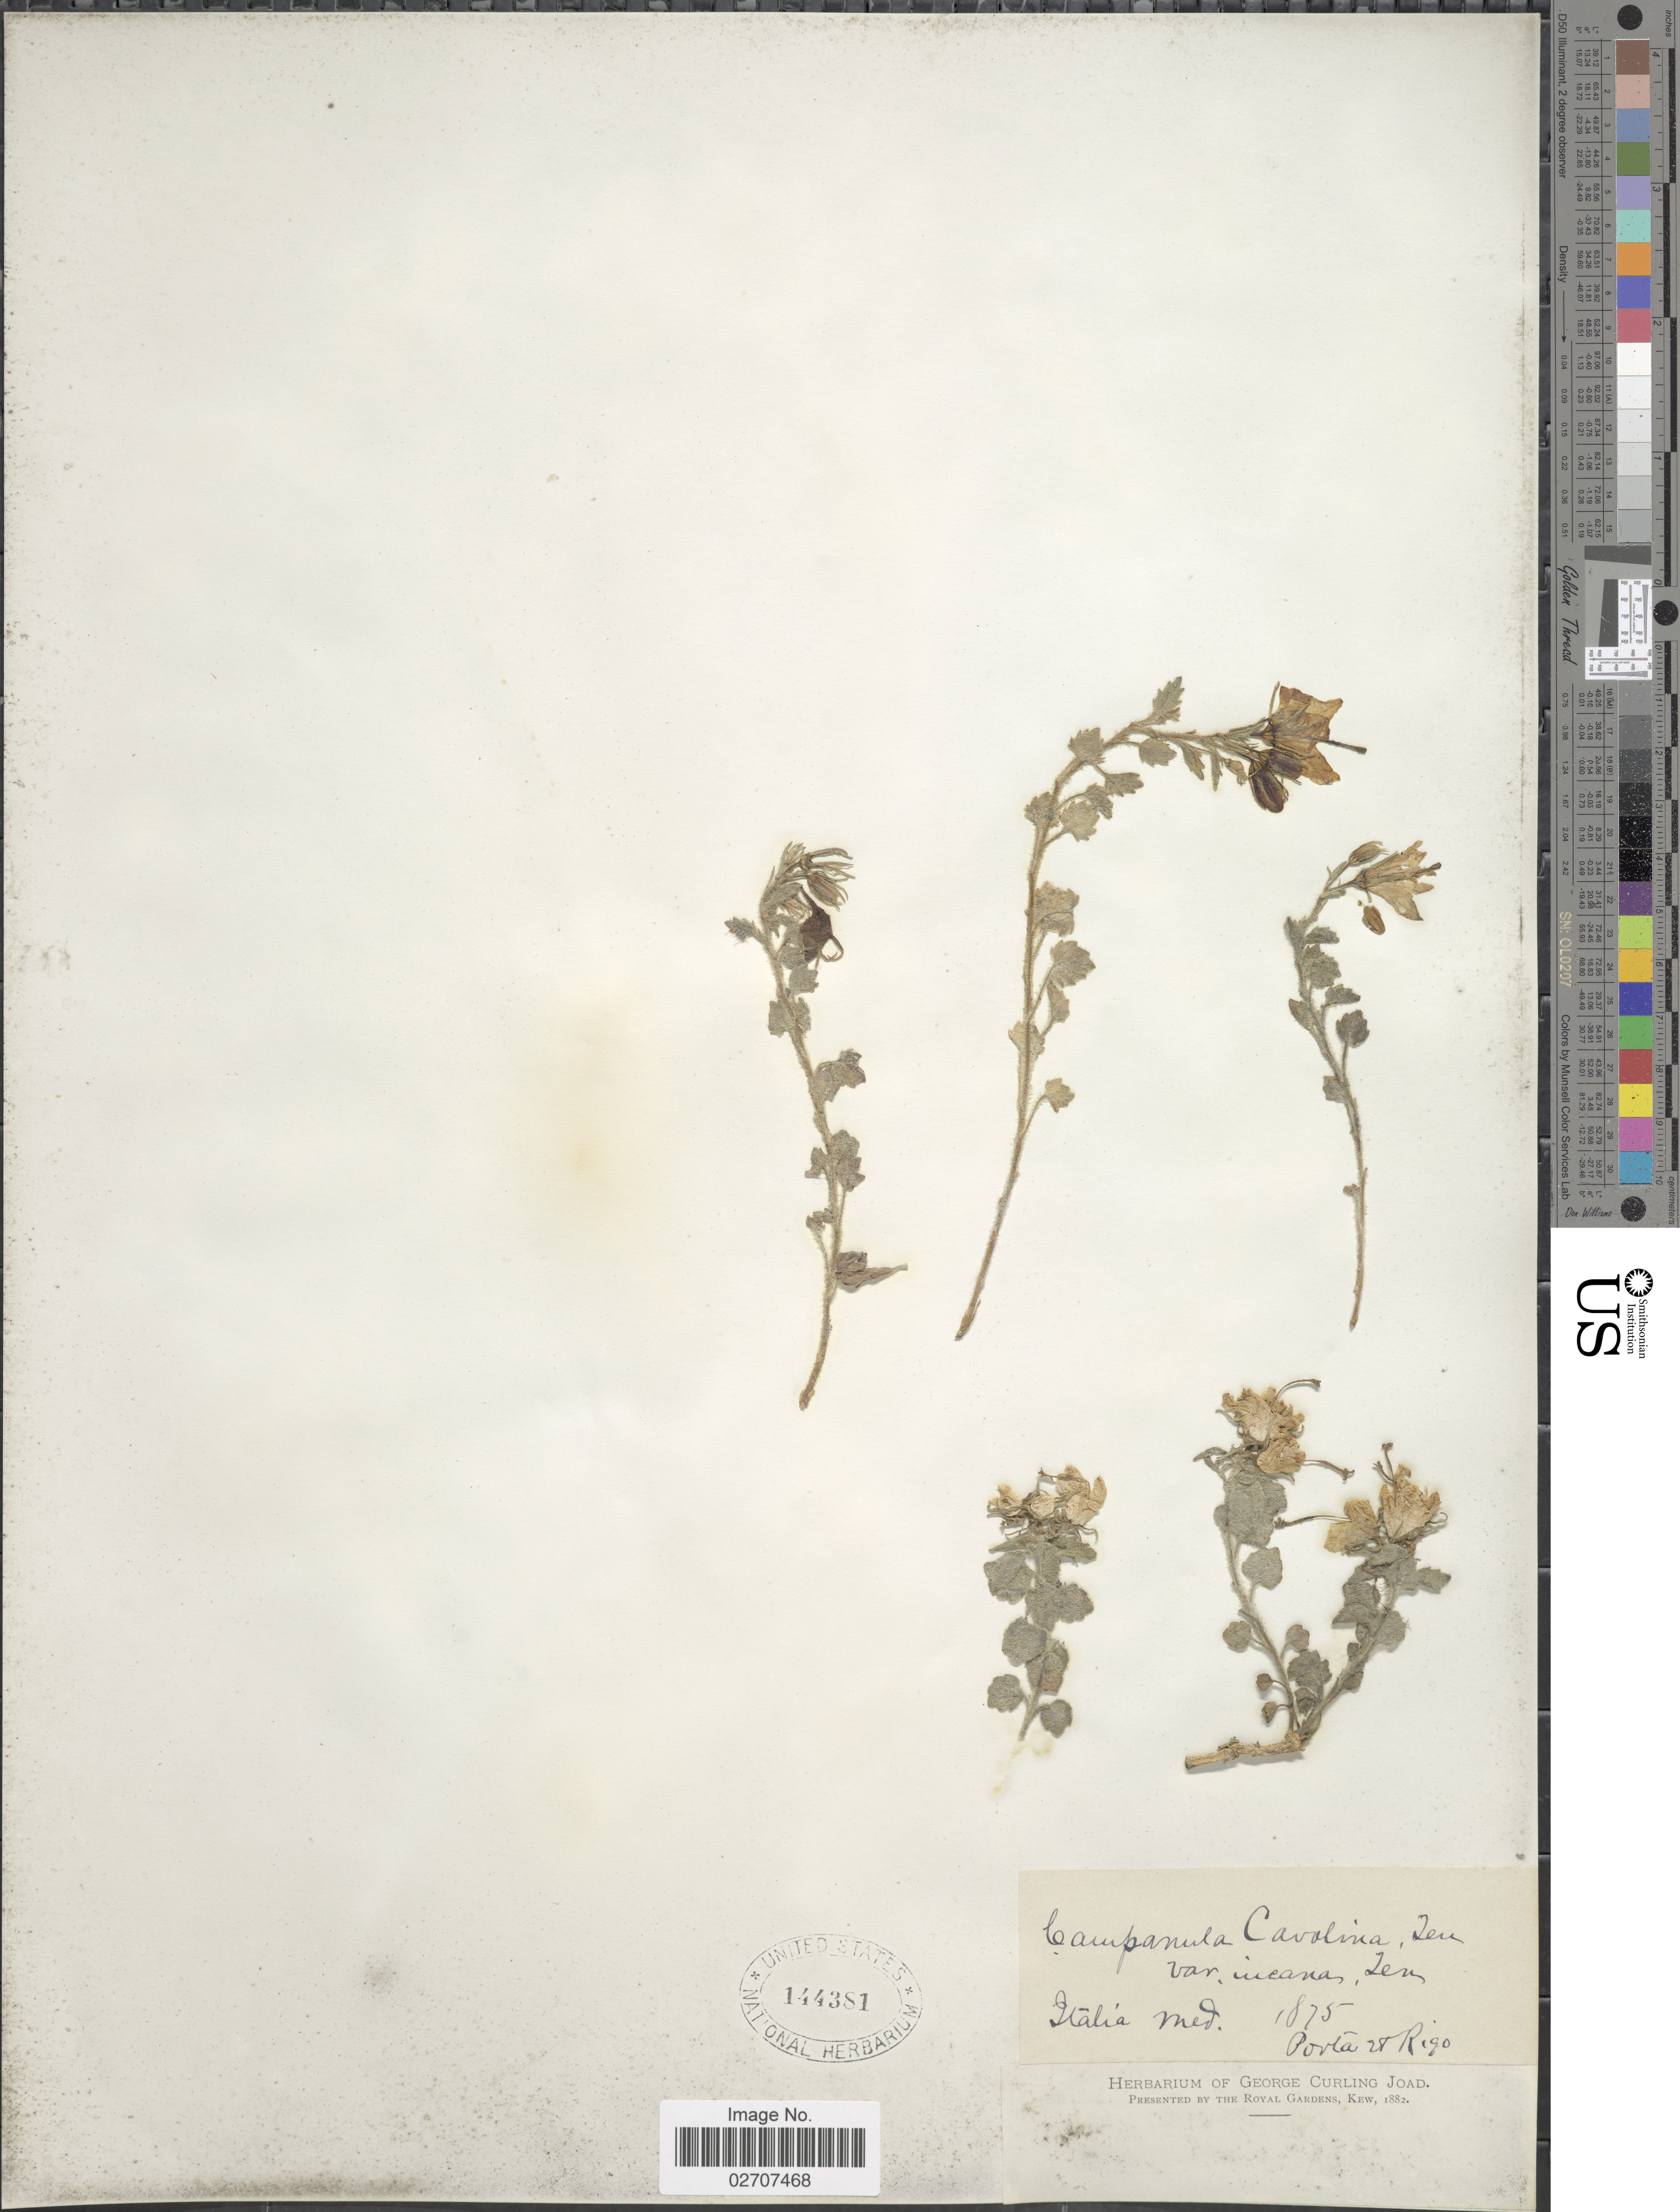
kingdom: Plantae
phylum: Tracheophyta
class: Magnoliopsida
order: Asterales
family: Campanulaceae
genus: Campanula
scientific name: Campanula cavolinii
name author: Ten.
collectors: -- Porta & -- Rigo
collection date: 1875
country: Italy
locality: Italia merid.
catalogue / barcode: US 144381